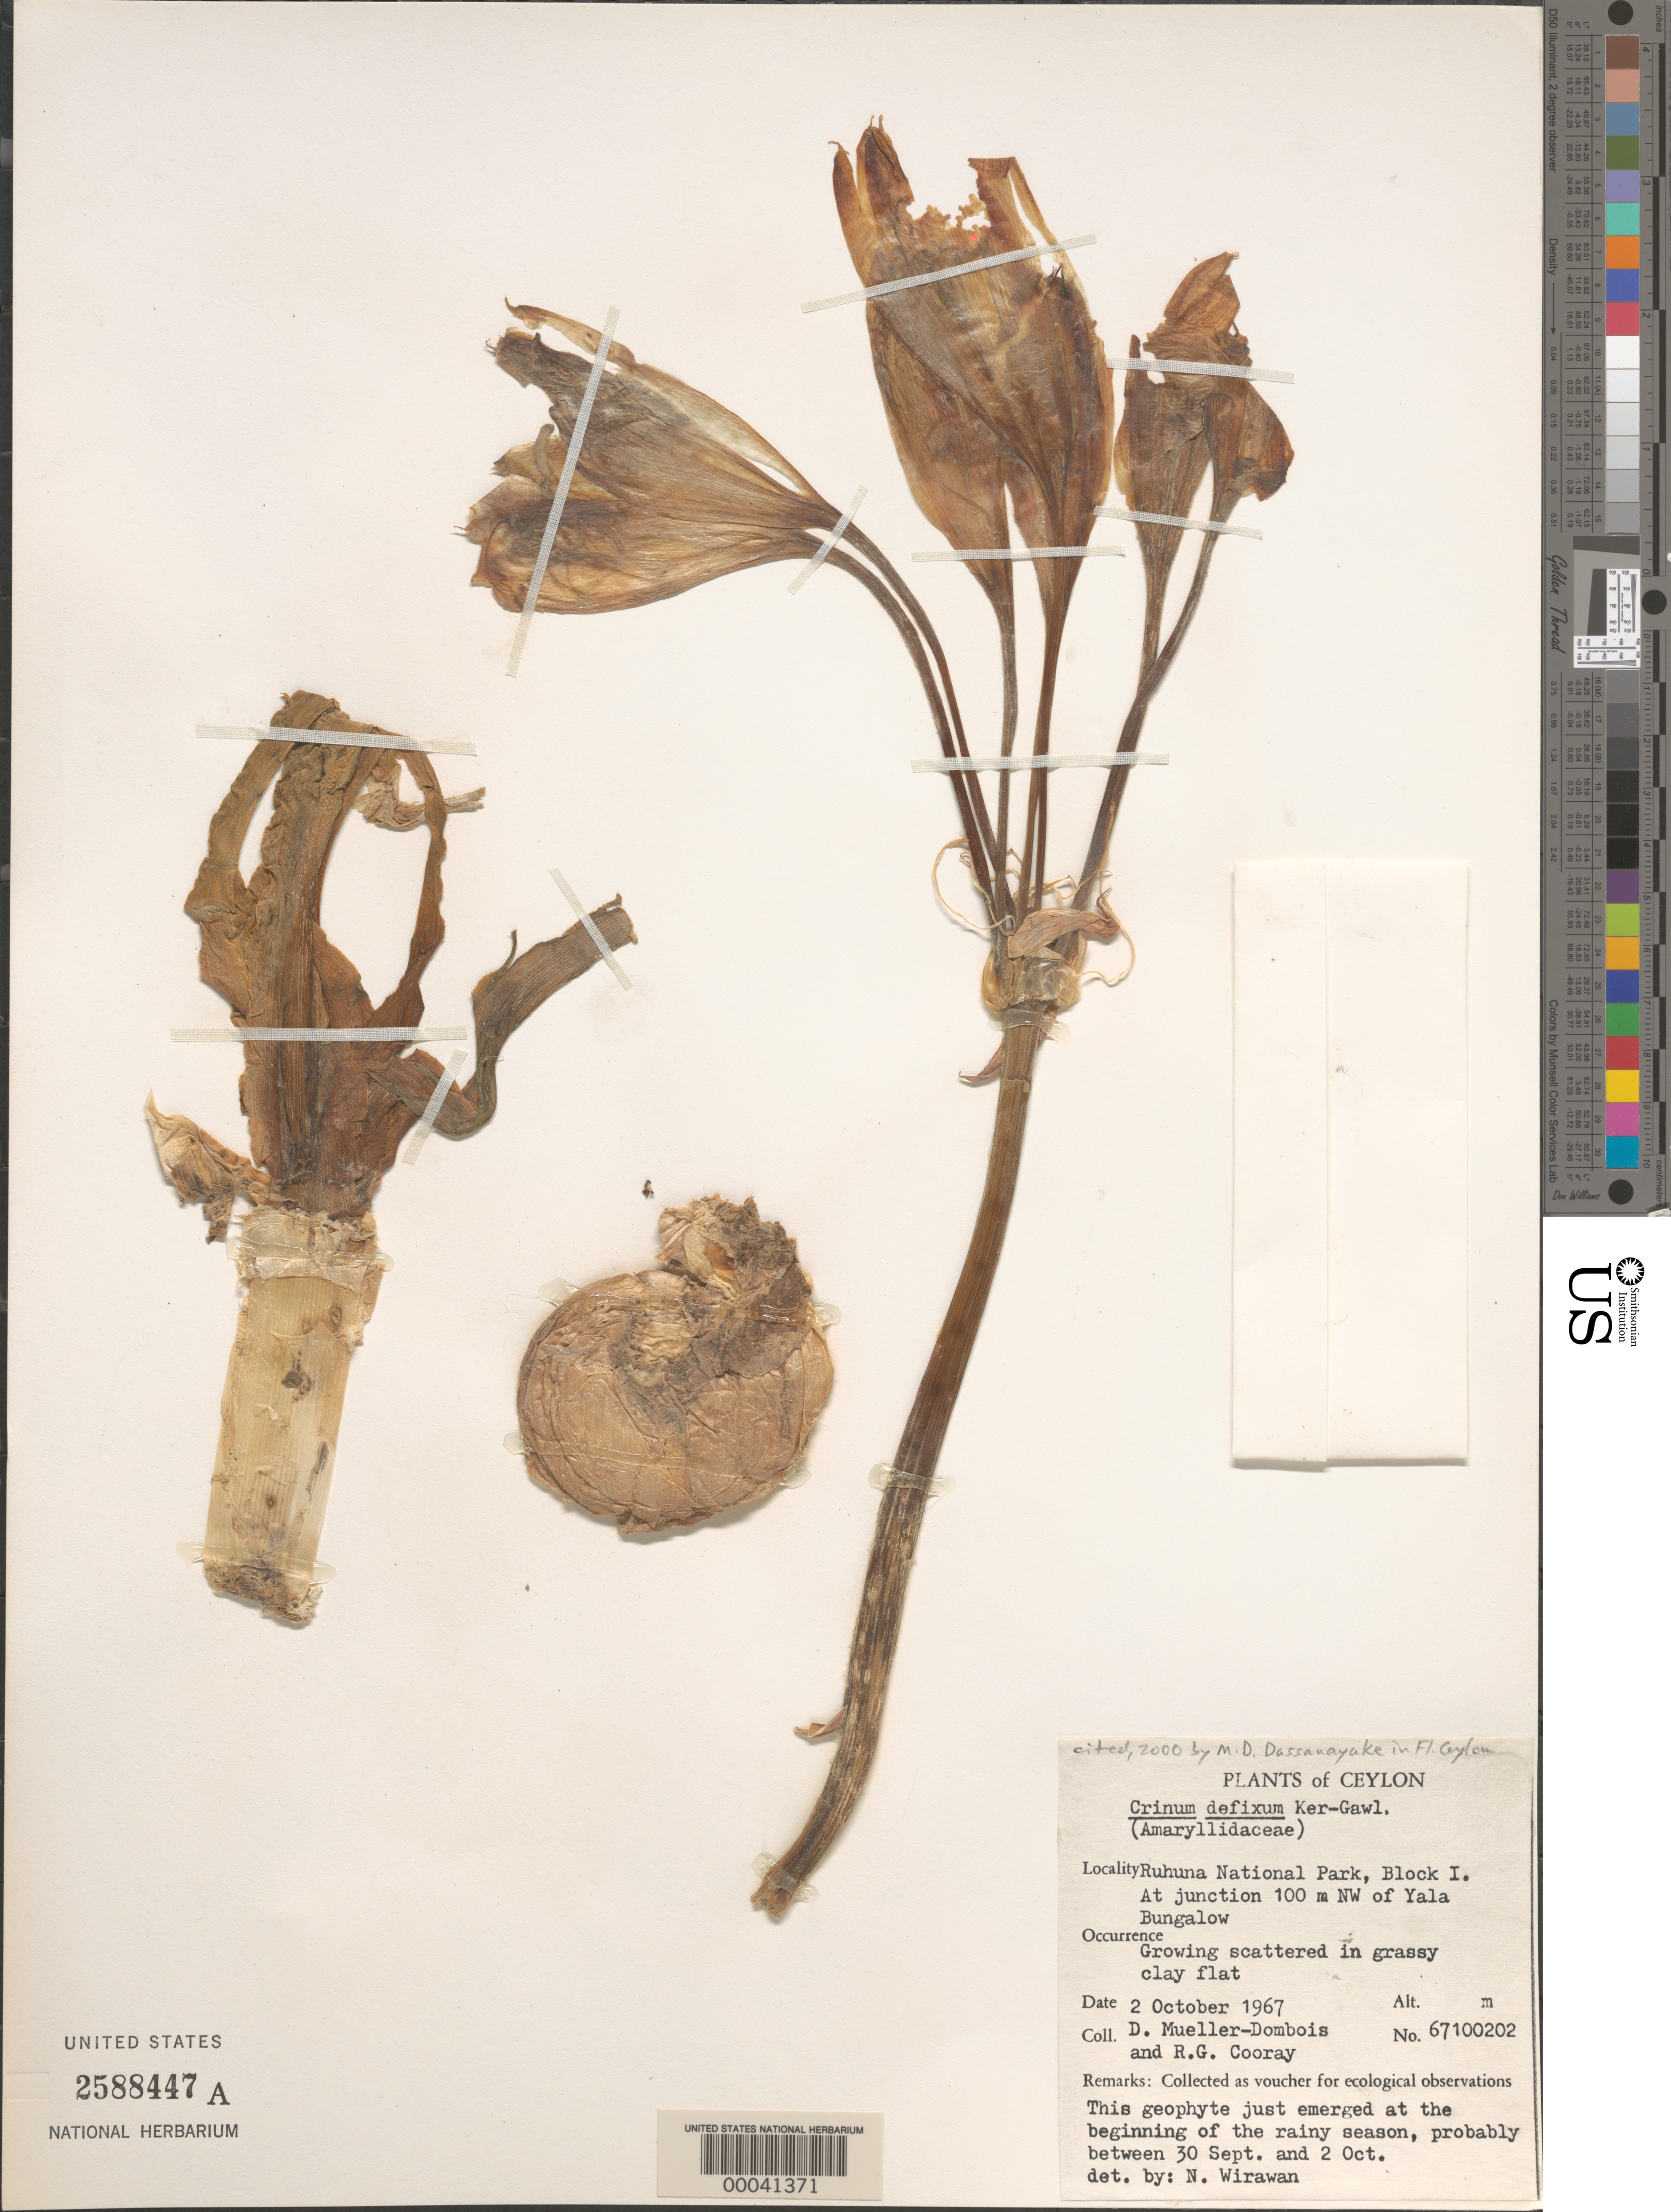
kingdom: Plantae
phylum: Tracheophyta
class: Liliopsida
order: Asparagales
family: Amaryllidaceae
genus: Crinum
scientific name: Crinum defixum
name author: Ker Gawl.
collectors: D. Mueller-Dombois & R. Cooray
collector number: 67100202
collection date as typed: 02 Oct 1967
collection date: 1967-10-02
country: Sri Lanka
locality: Ruhuna national park, at junction 100 m nw of yala bungalow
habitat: Grassy clay flat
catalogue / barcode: US 2588447A